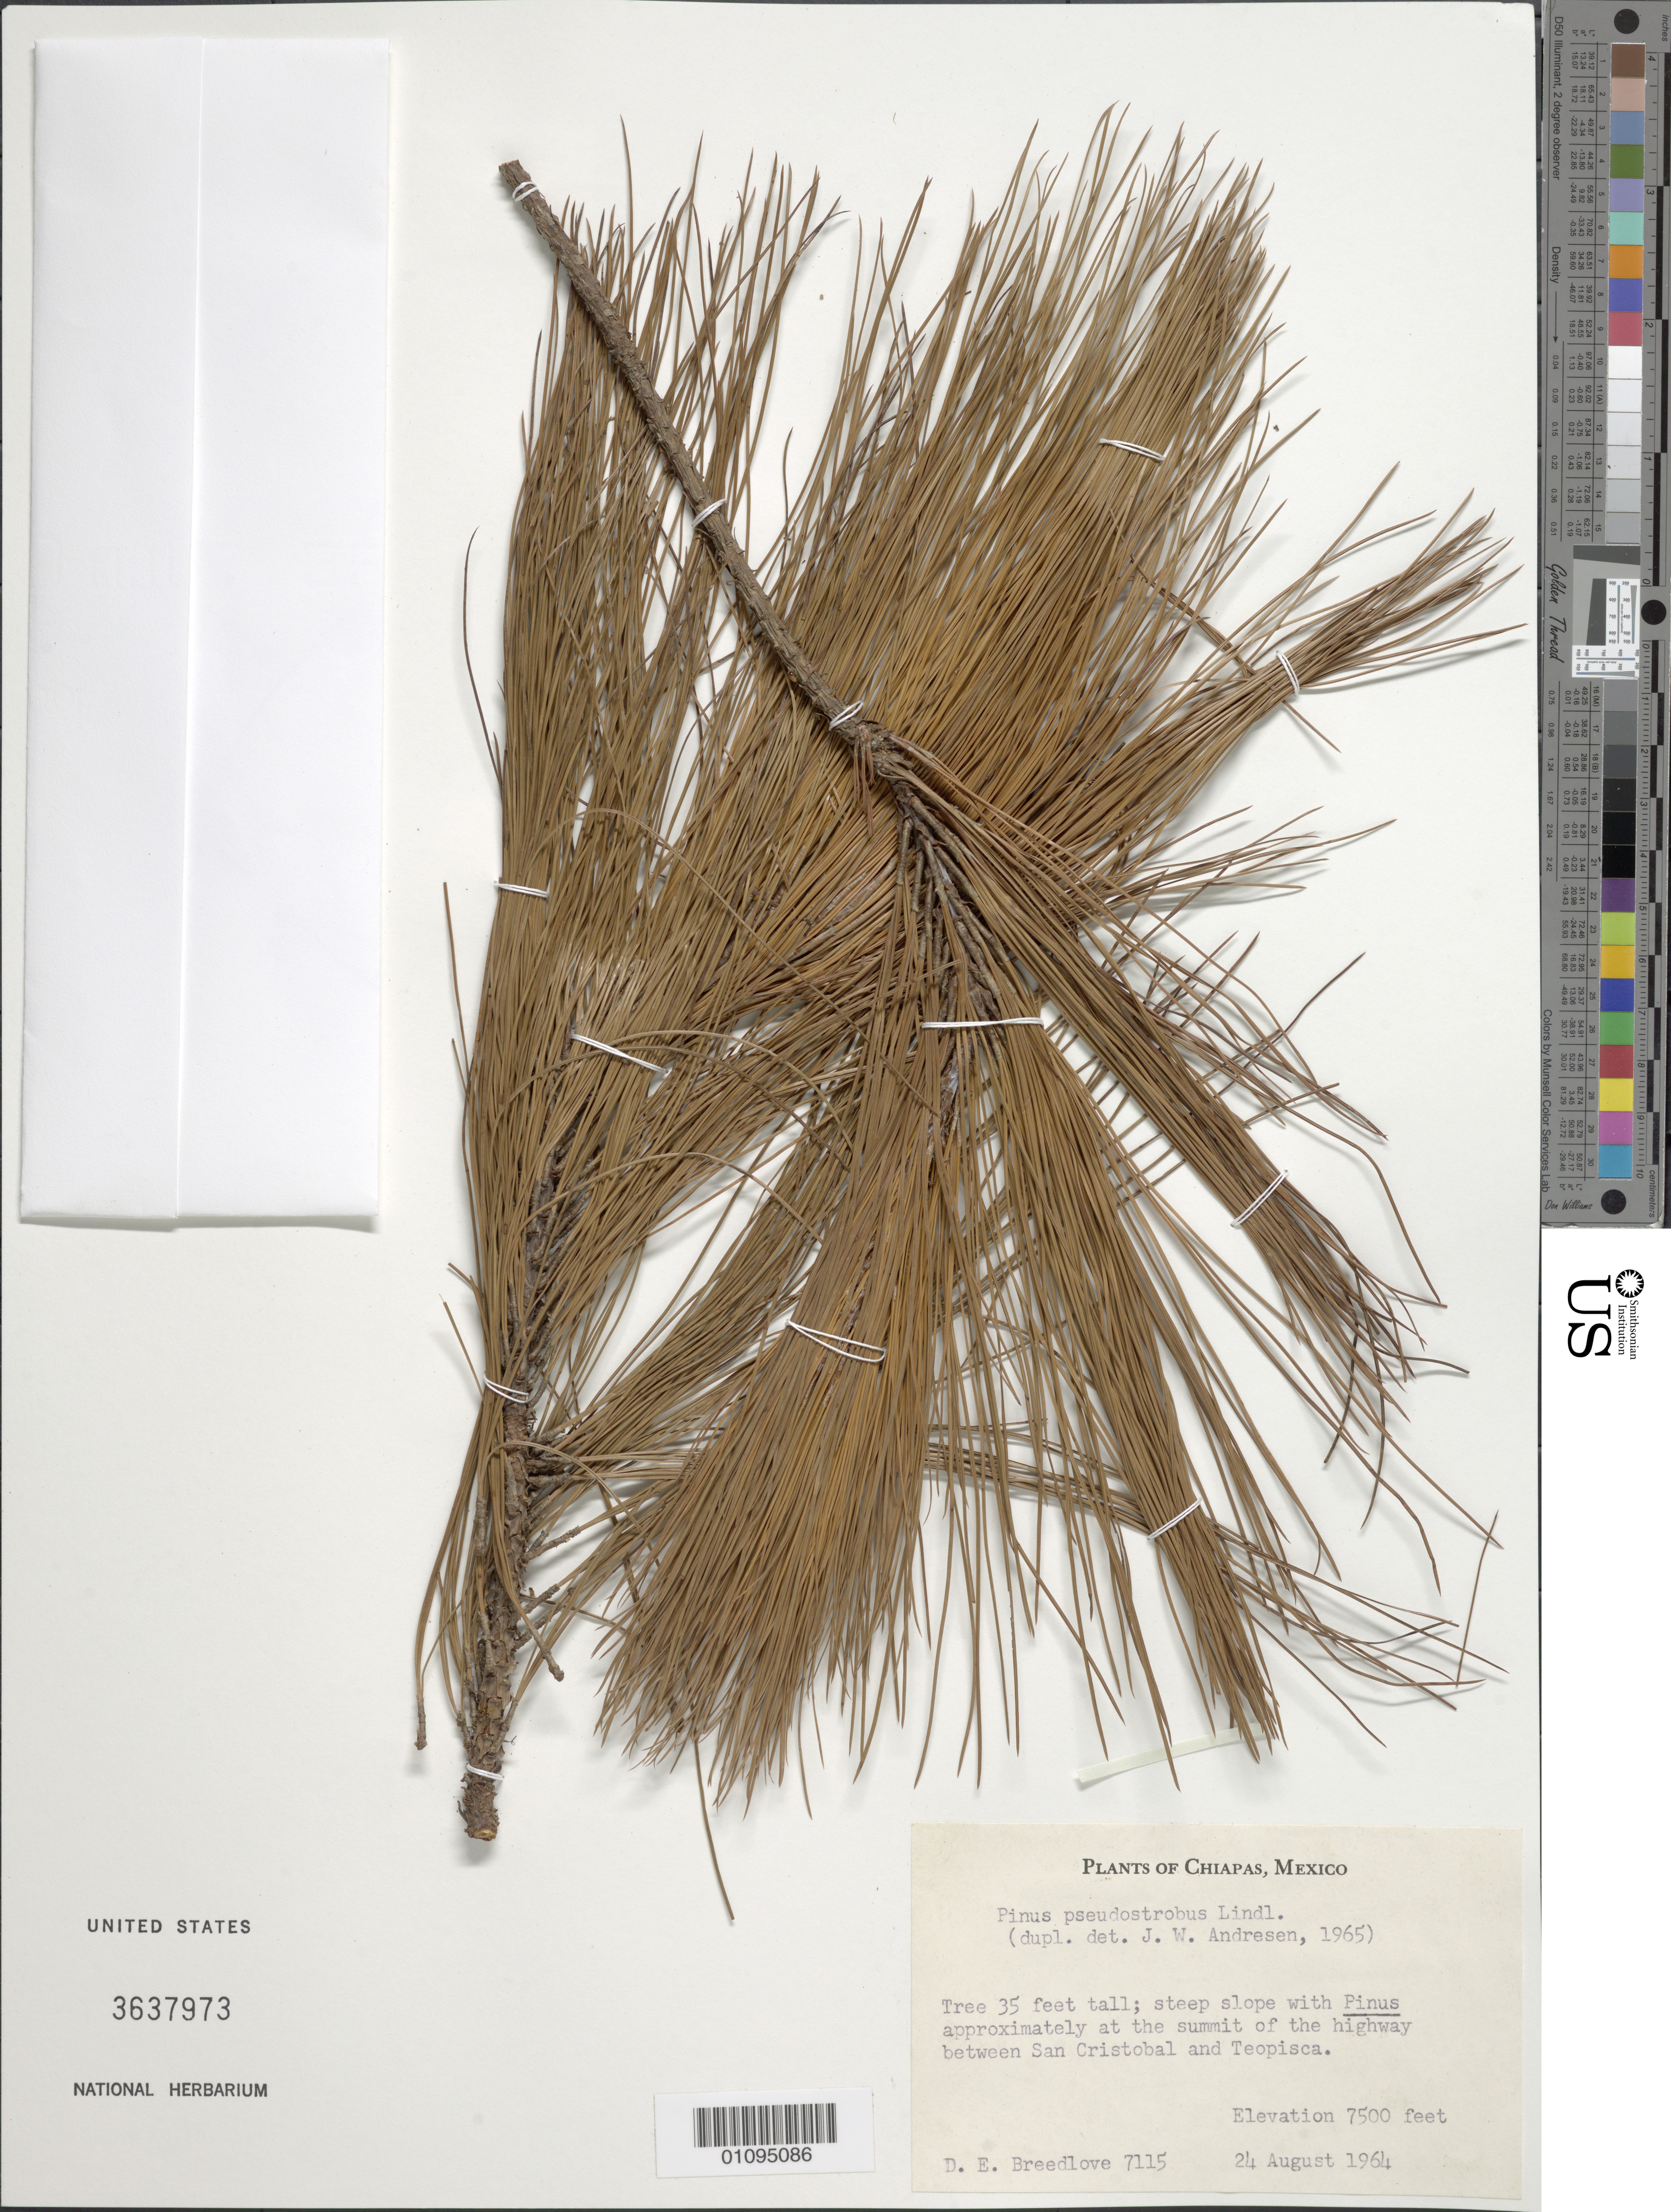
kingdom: Plantae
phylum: Tracheophyta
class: Pinopsida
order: Pinales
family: Pinaceae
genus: Pinus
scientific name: Pinus pseudostrobus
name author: Lindl.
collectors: D. E. Breedlove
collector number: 7115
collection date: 1964-08-24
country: Mexico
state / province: Chiapas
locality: Approximately at the summit of the highway between San Cristobal and Teopisca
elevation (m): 2286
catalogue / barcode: US 3637973